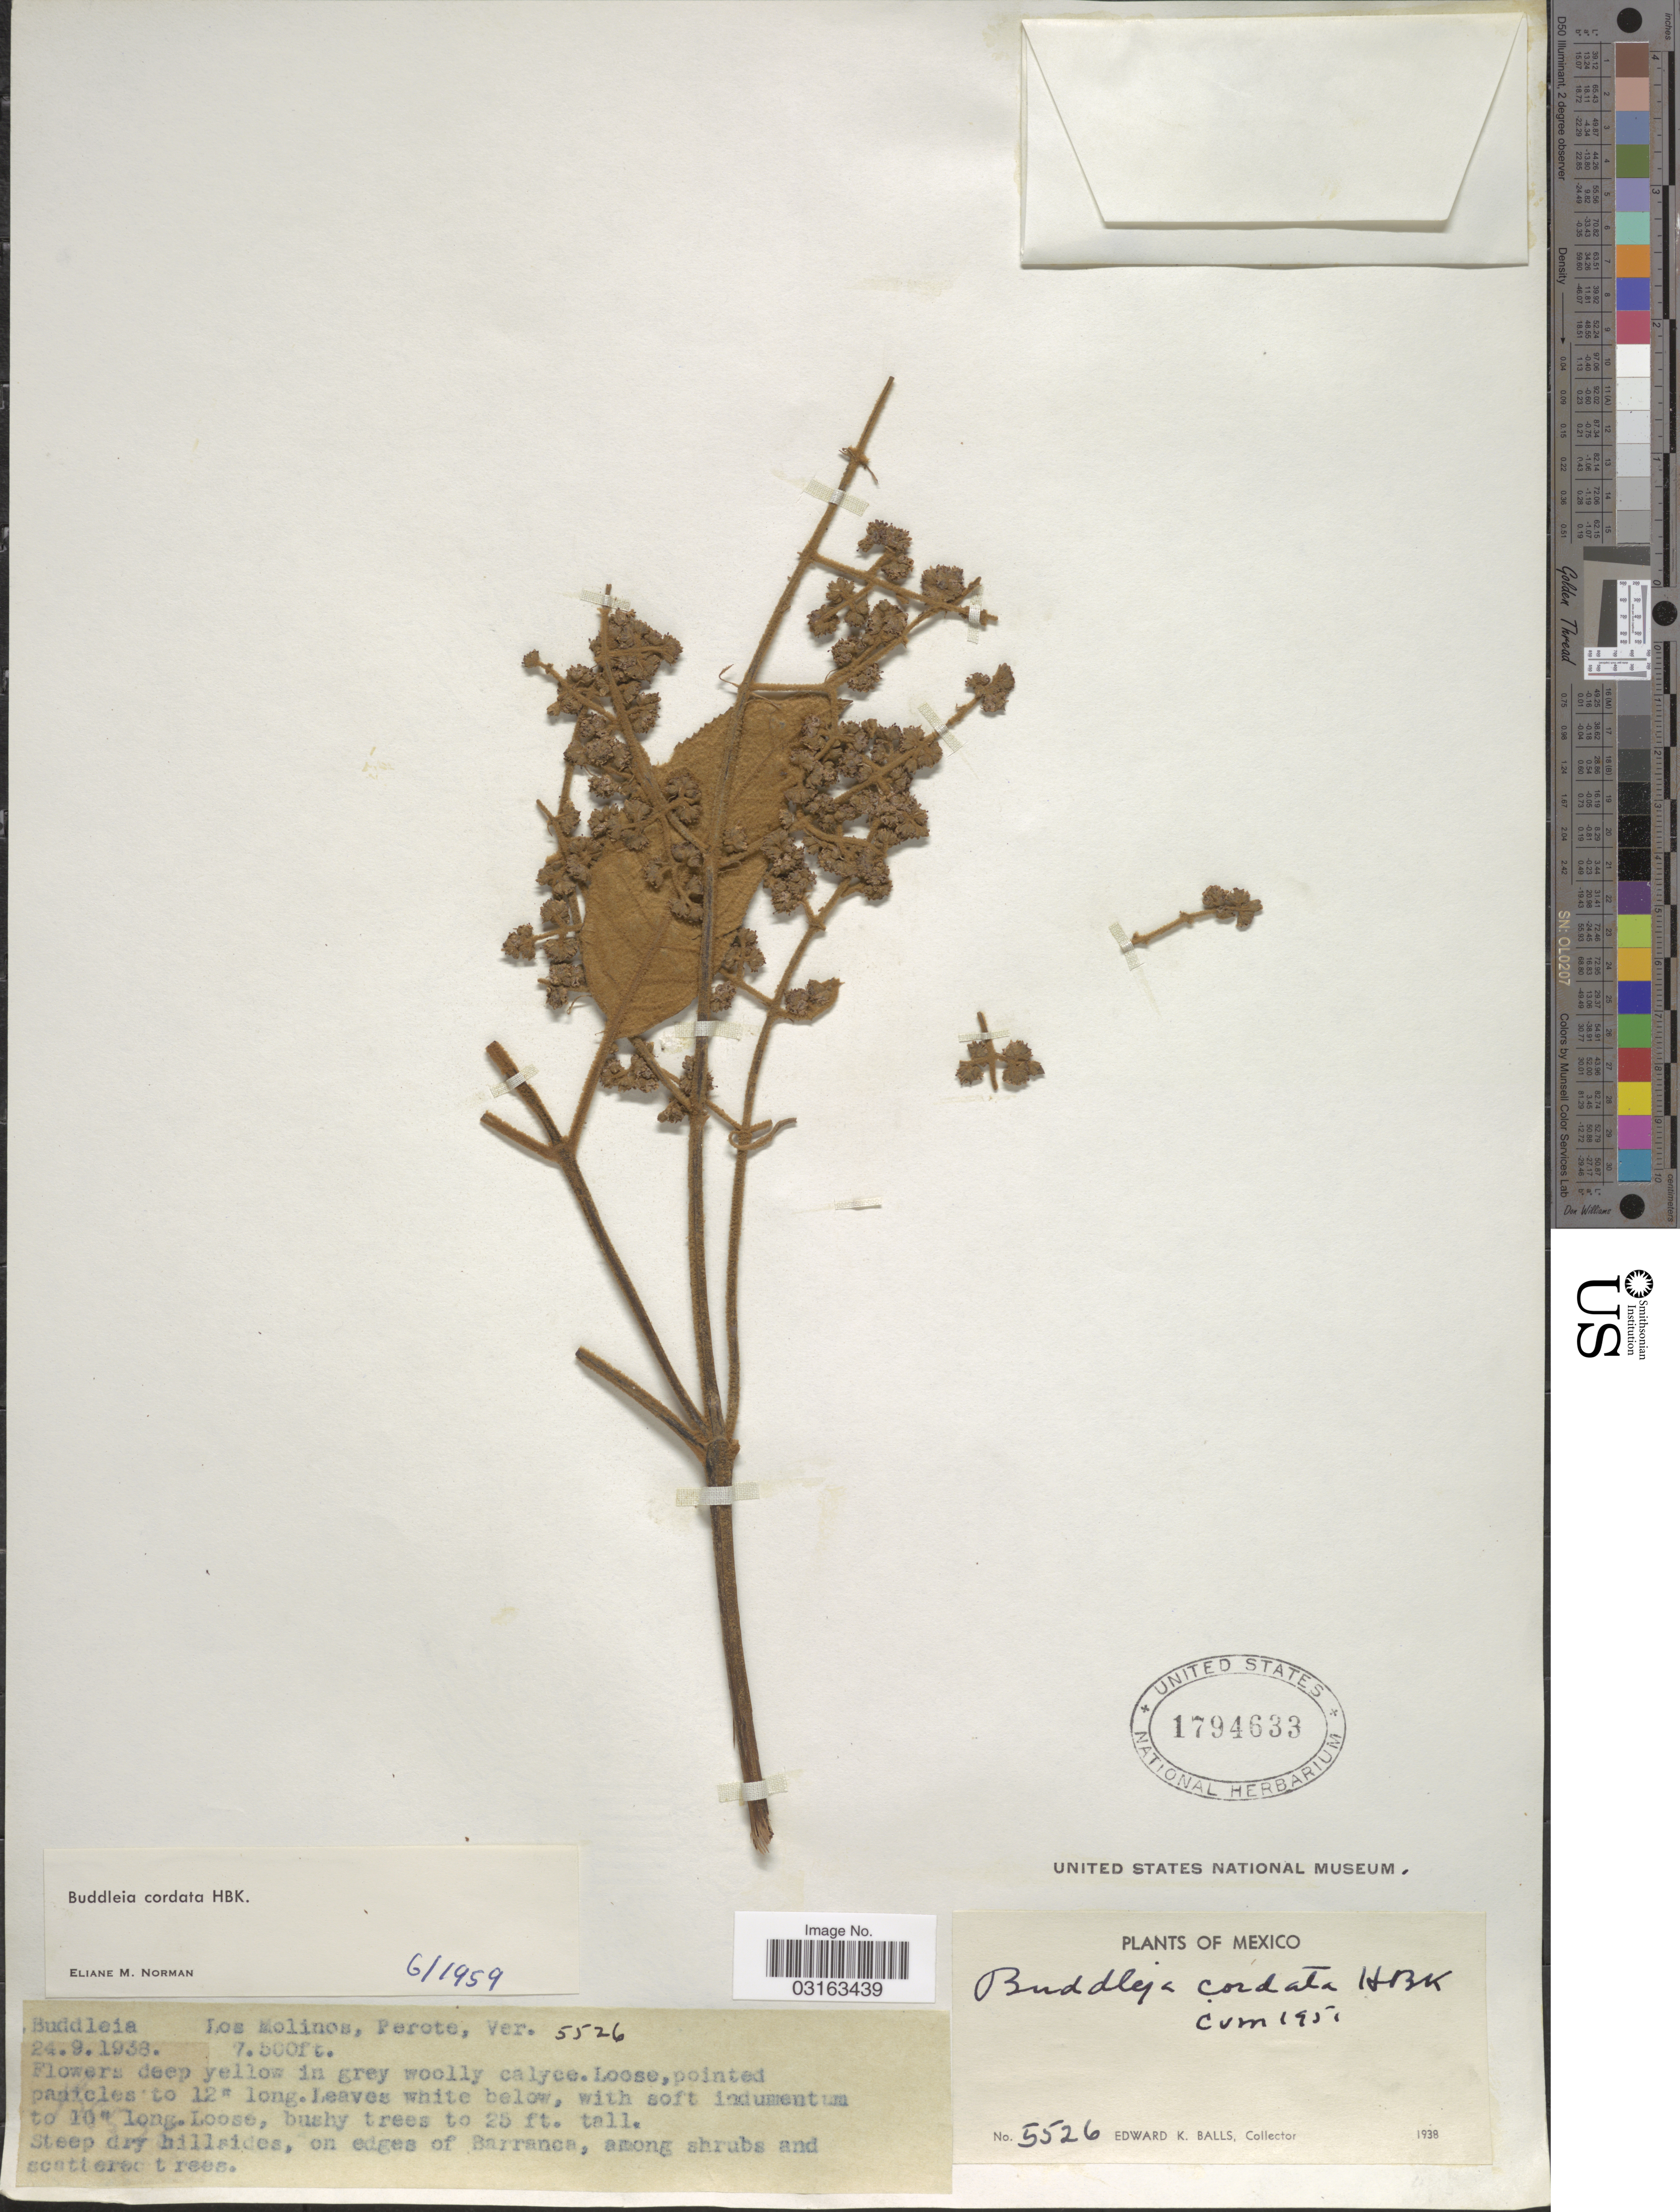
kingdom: Plantae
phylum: Tracheophyta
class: Magnoliopsida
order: Lamiales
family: Scrophulariaceae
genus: Buddleja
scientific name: Buddleja cordata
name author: Kunth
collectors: E. K. Balls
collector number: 5526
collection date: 1938-09-24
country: Mexico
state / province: Veracruz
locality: Los Molinos, Perote.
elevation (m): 2286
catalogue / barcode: US 1794633